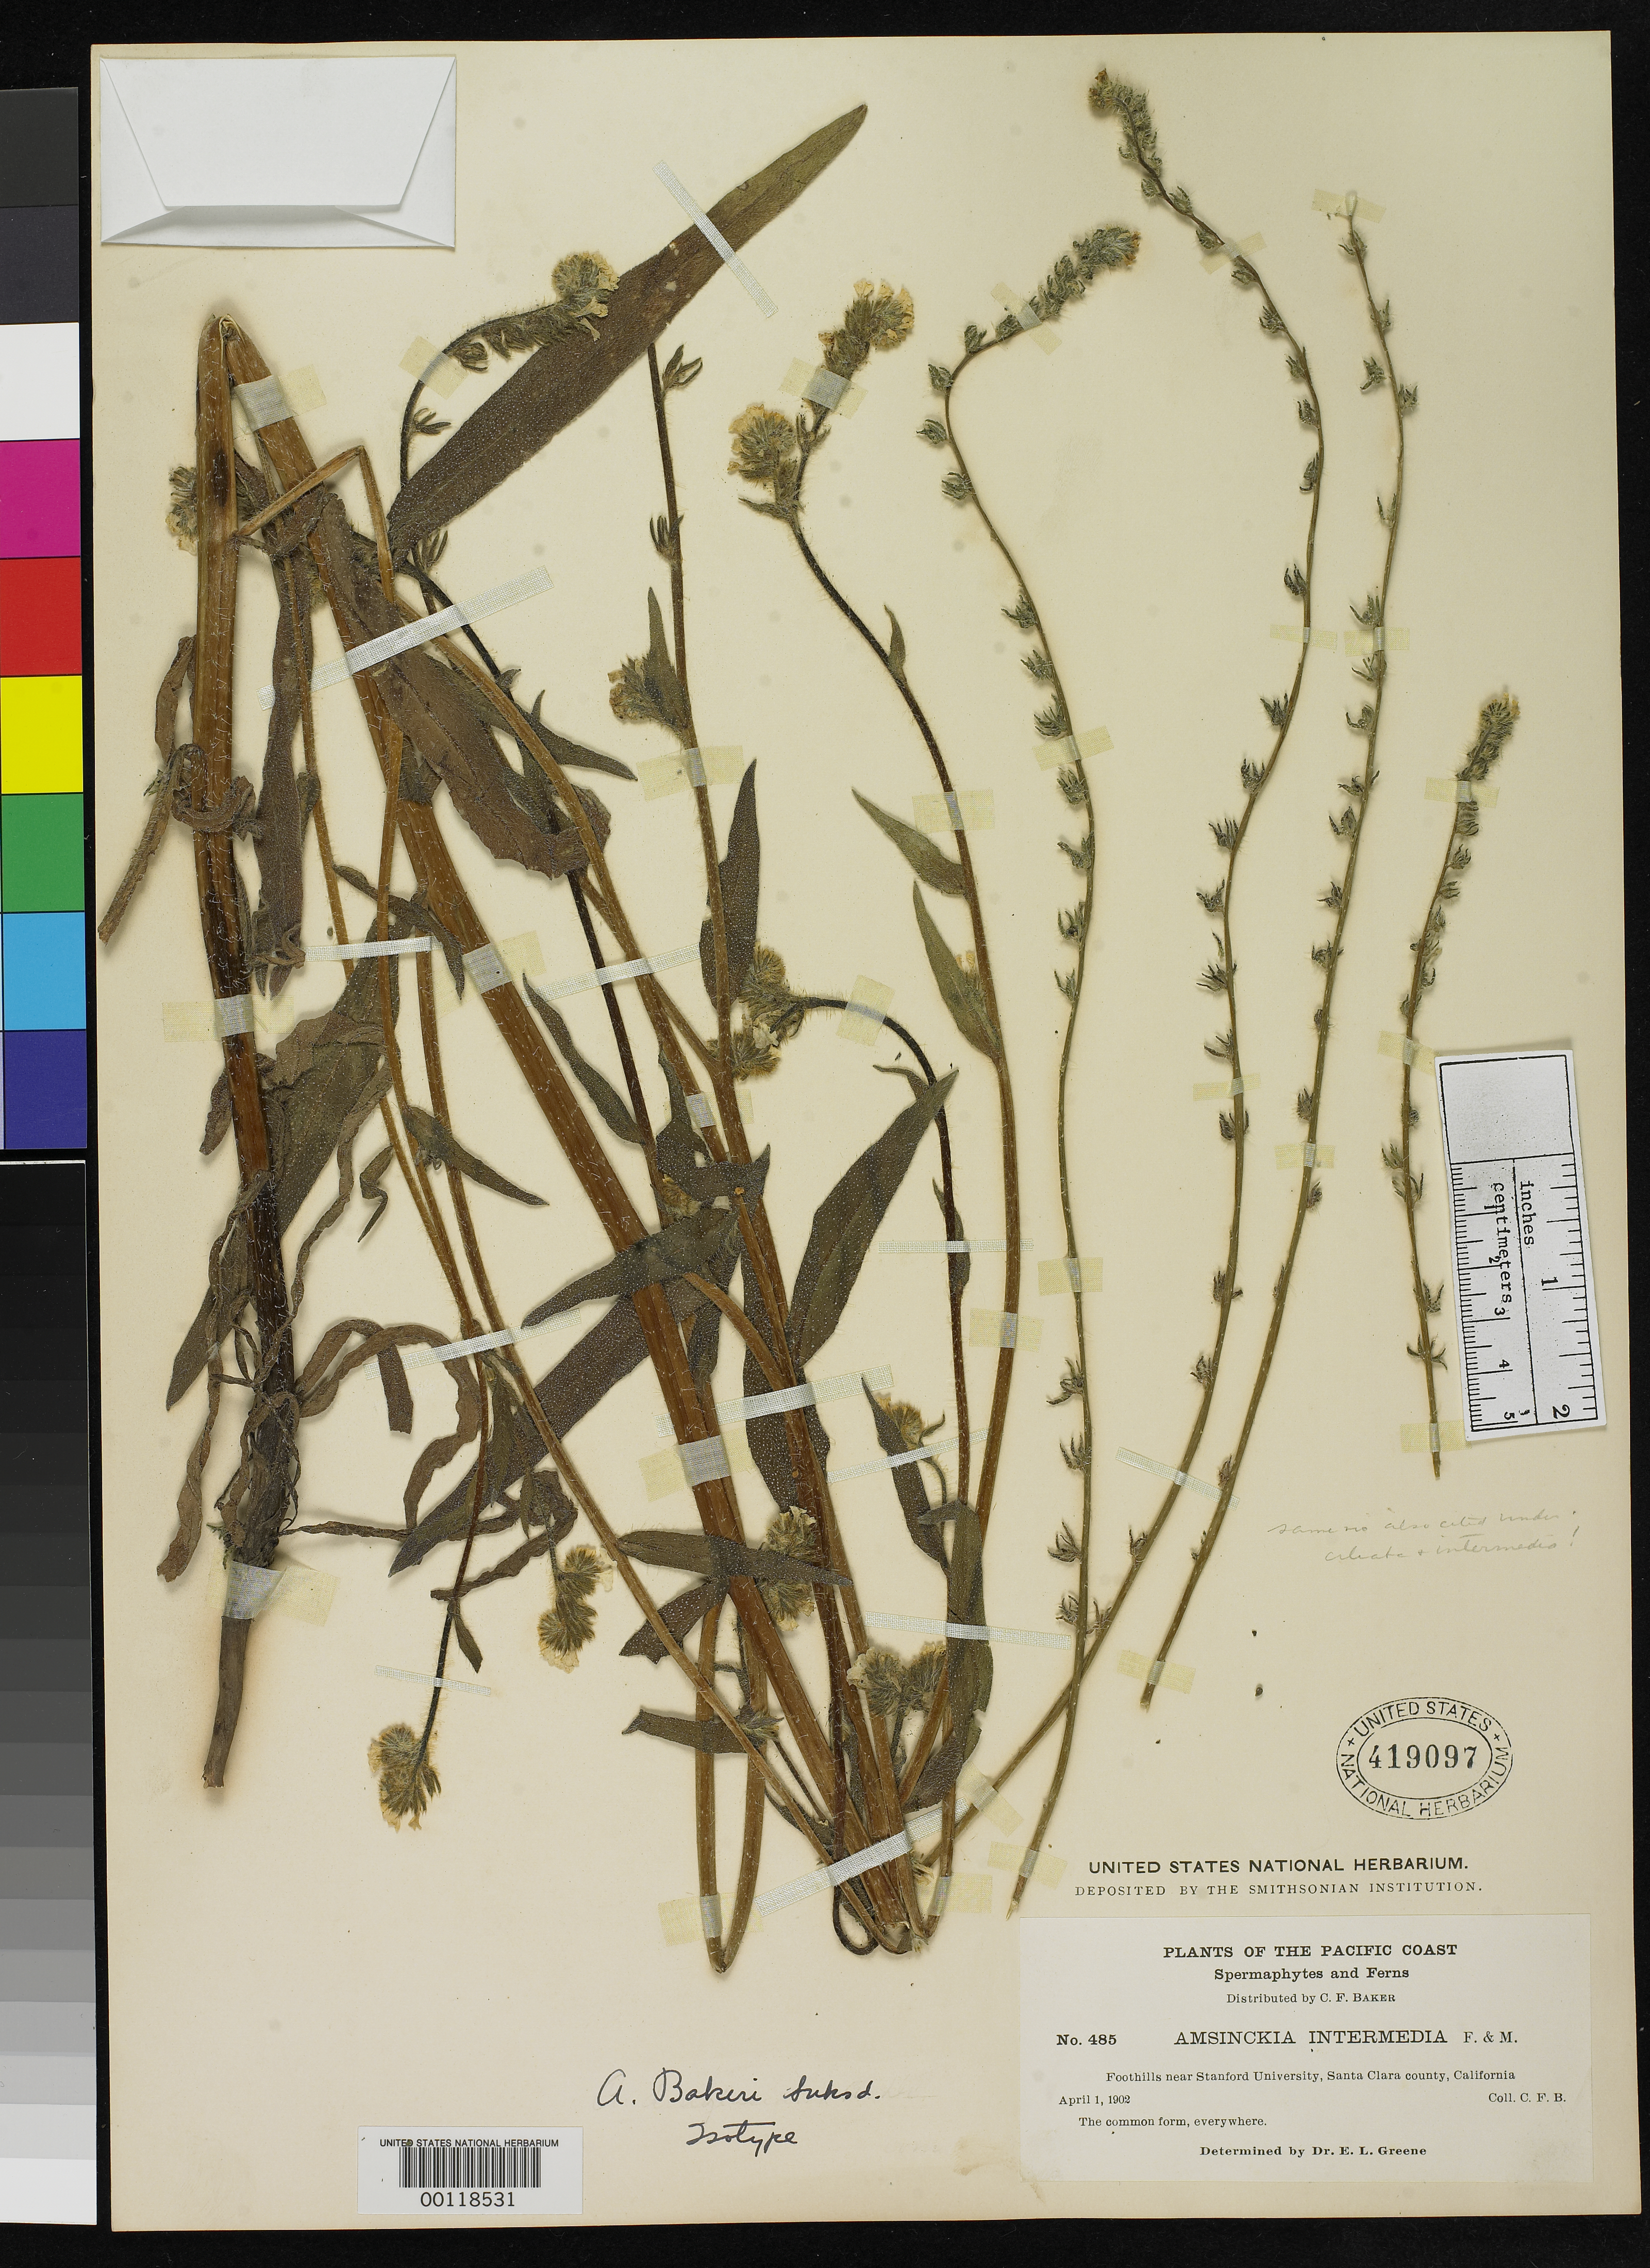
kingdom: Plantae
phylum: Tracheophyta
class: Magnoliopsida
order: Boraginales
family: Boraginaceae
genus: Amsinckia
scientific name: Amsinckia bakeri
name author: Suksd.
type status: Isotype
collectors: C. F. Baker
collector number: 485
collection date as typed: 01 Apr 1902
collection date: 1902-04-01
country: United States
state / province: California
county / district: Santa Clara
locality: Stanford University.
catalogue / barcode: US 419097